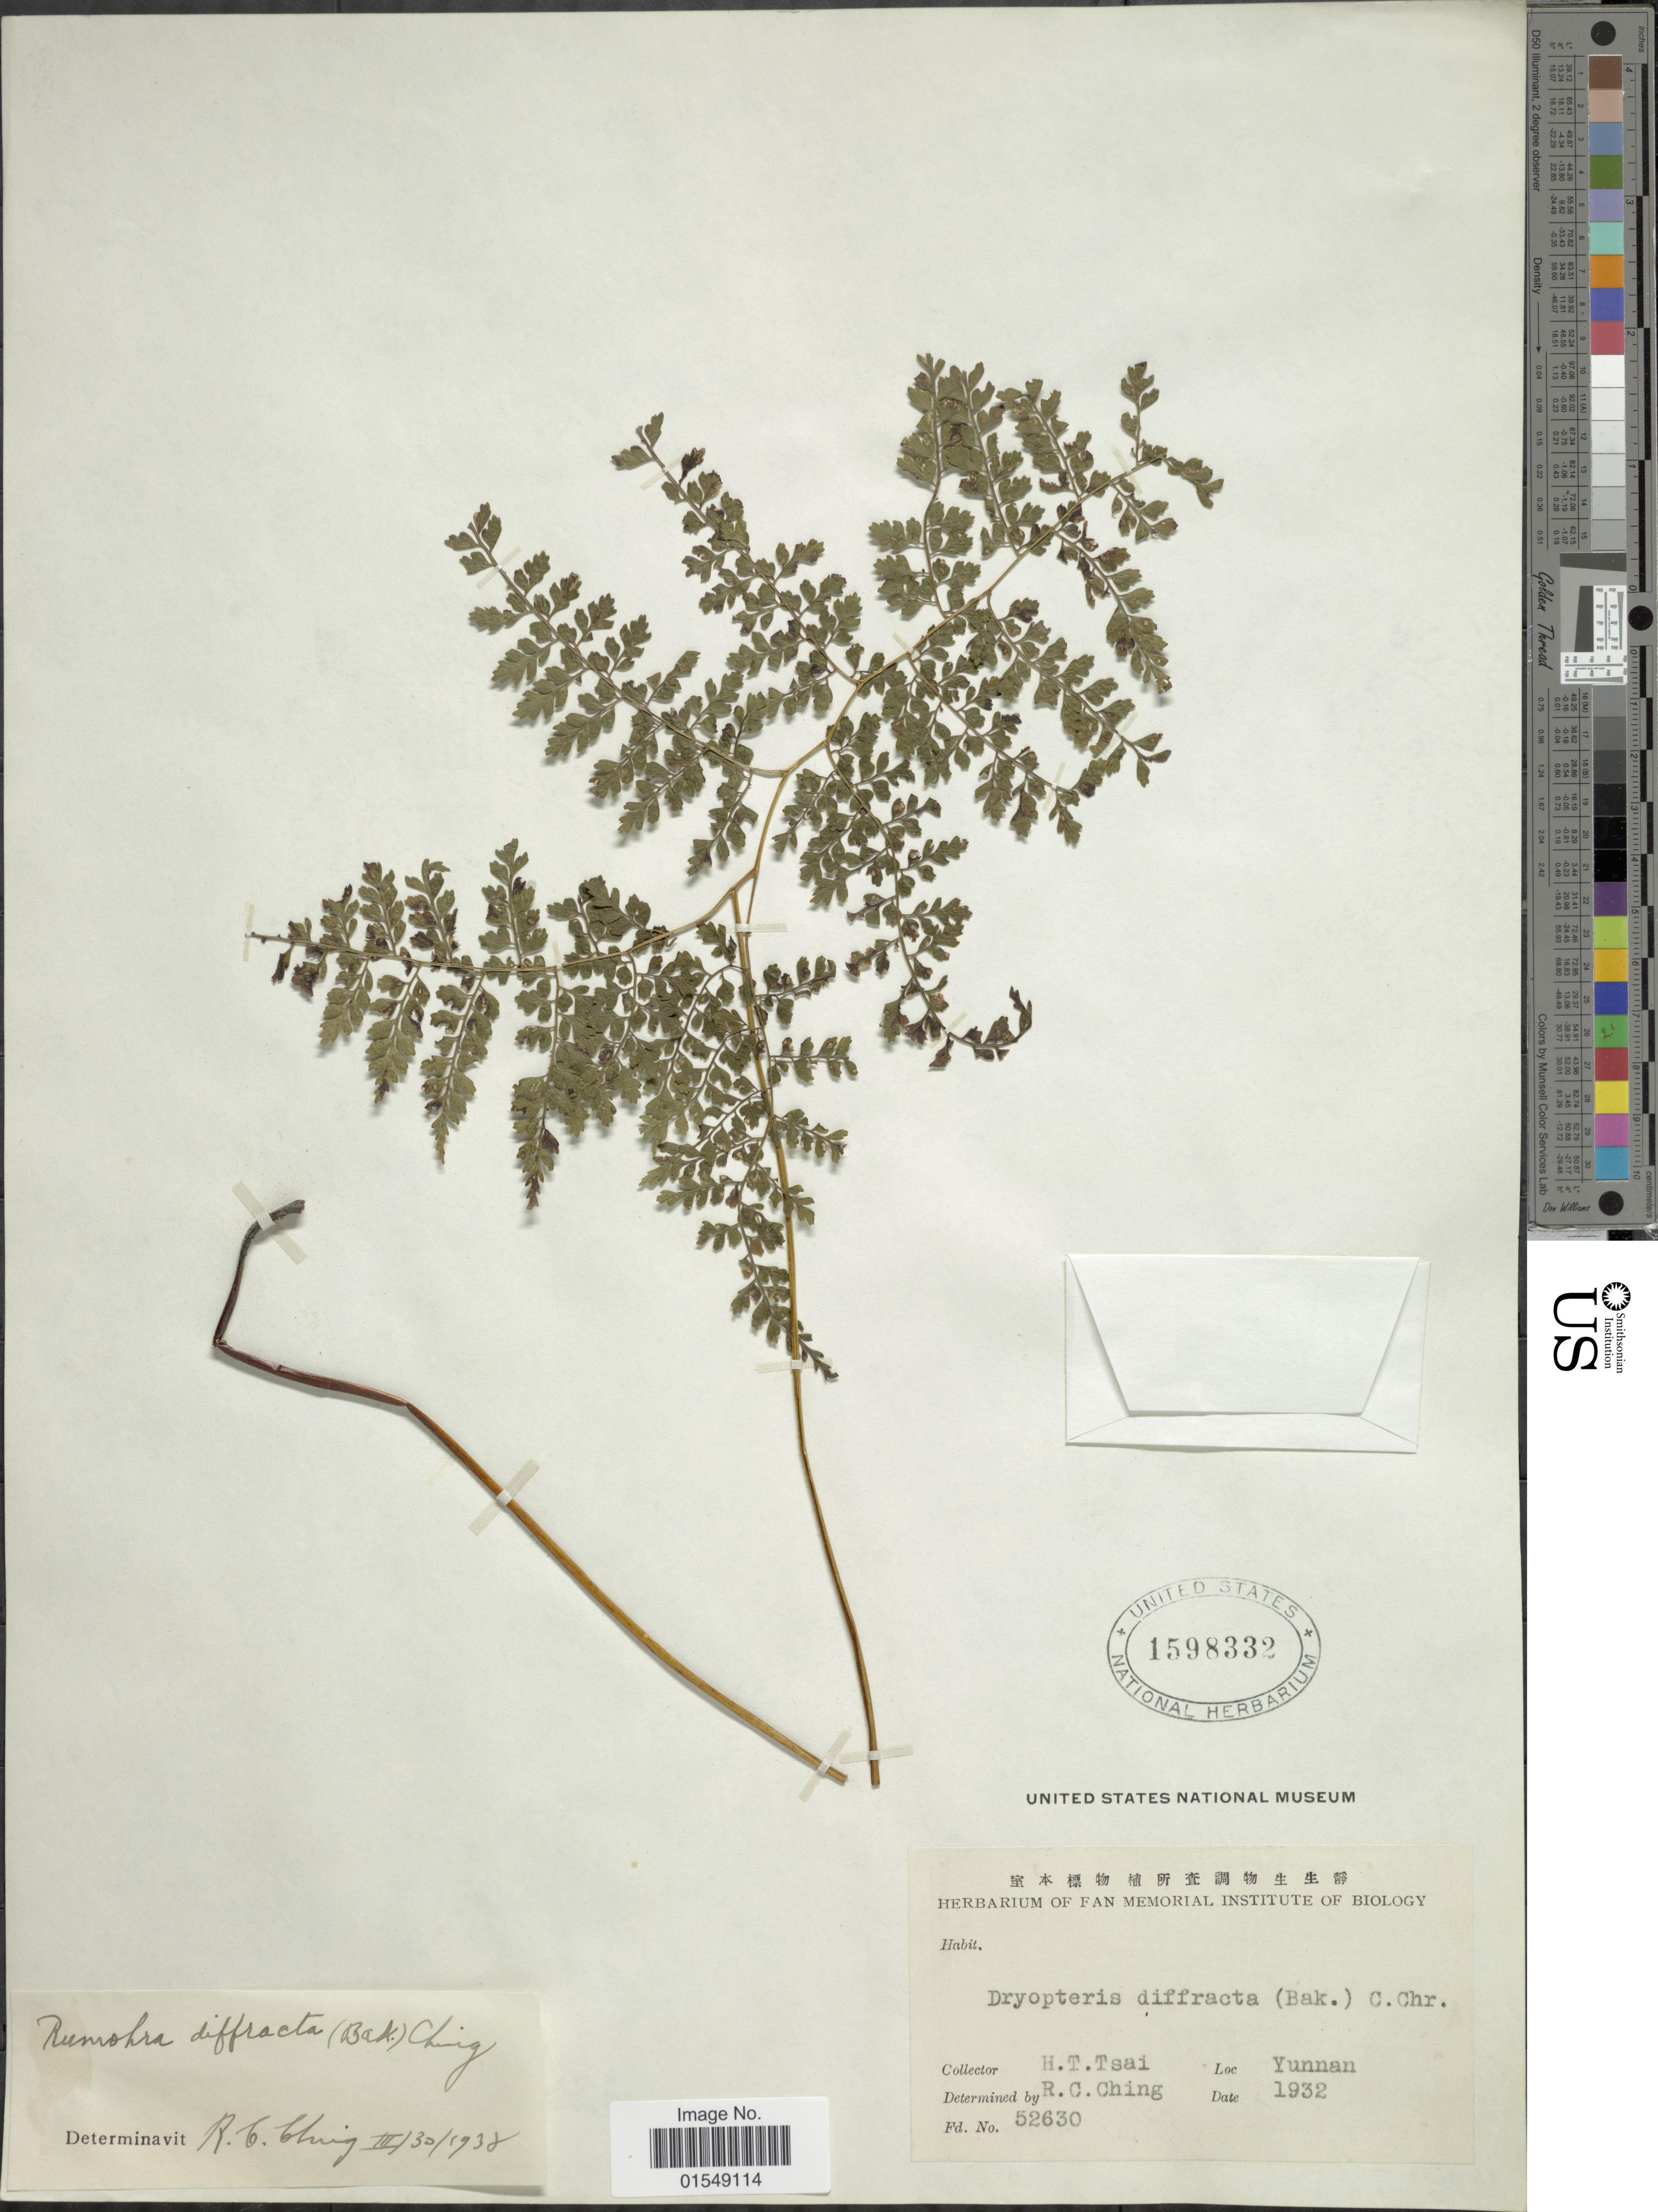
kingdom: Plantae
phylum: Tracheophyta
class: Polypodiopsida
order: Polypodiales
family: Dryopteridaceae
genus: Arachniodes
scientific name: Arachniodes diffracta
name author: (Baker) Ching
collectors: H. Tsai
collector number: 52630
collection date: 1932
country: China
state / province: Yunnan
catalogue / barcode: US 1598332